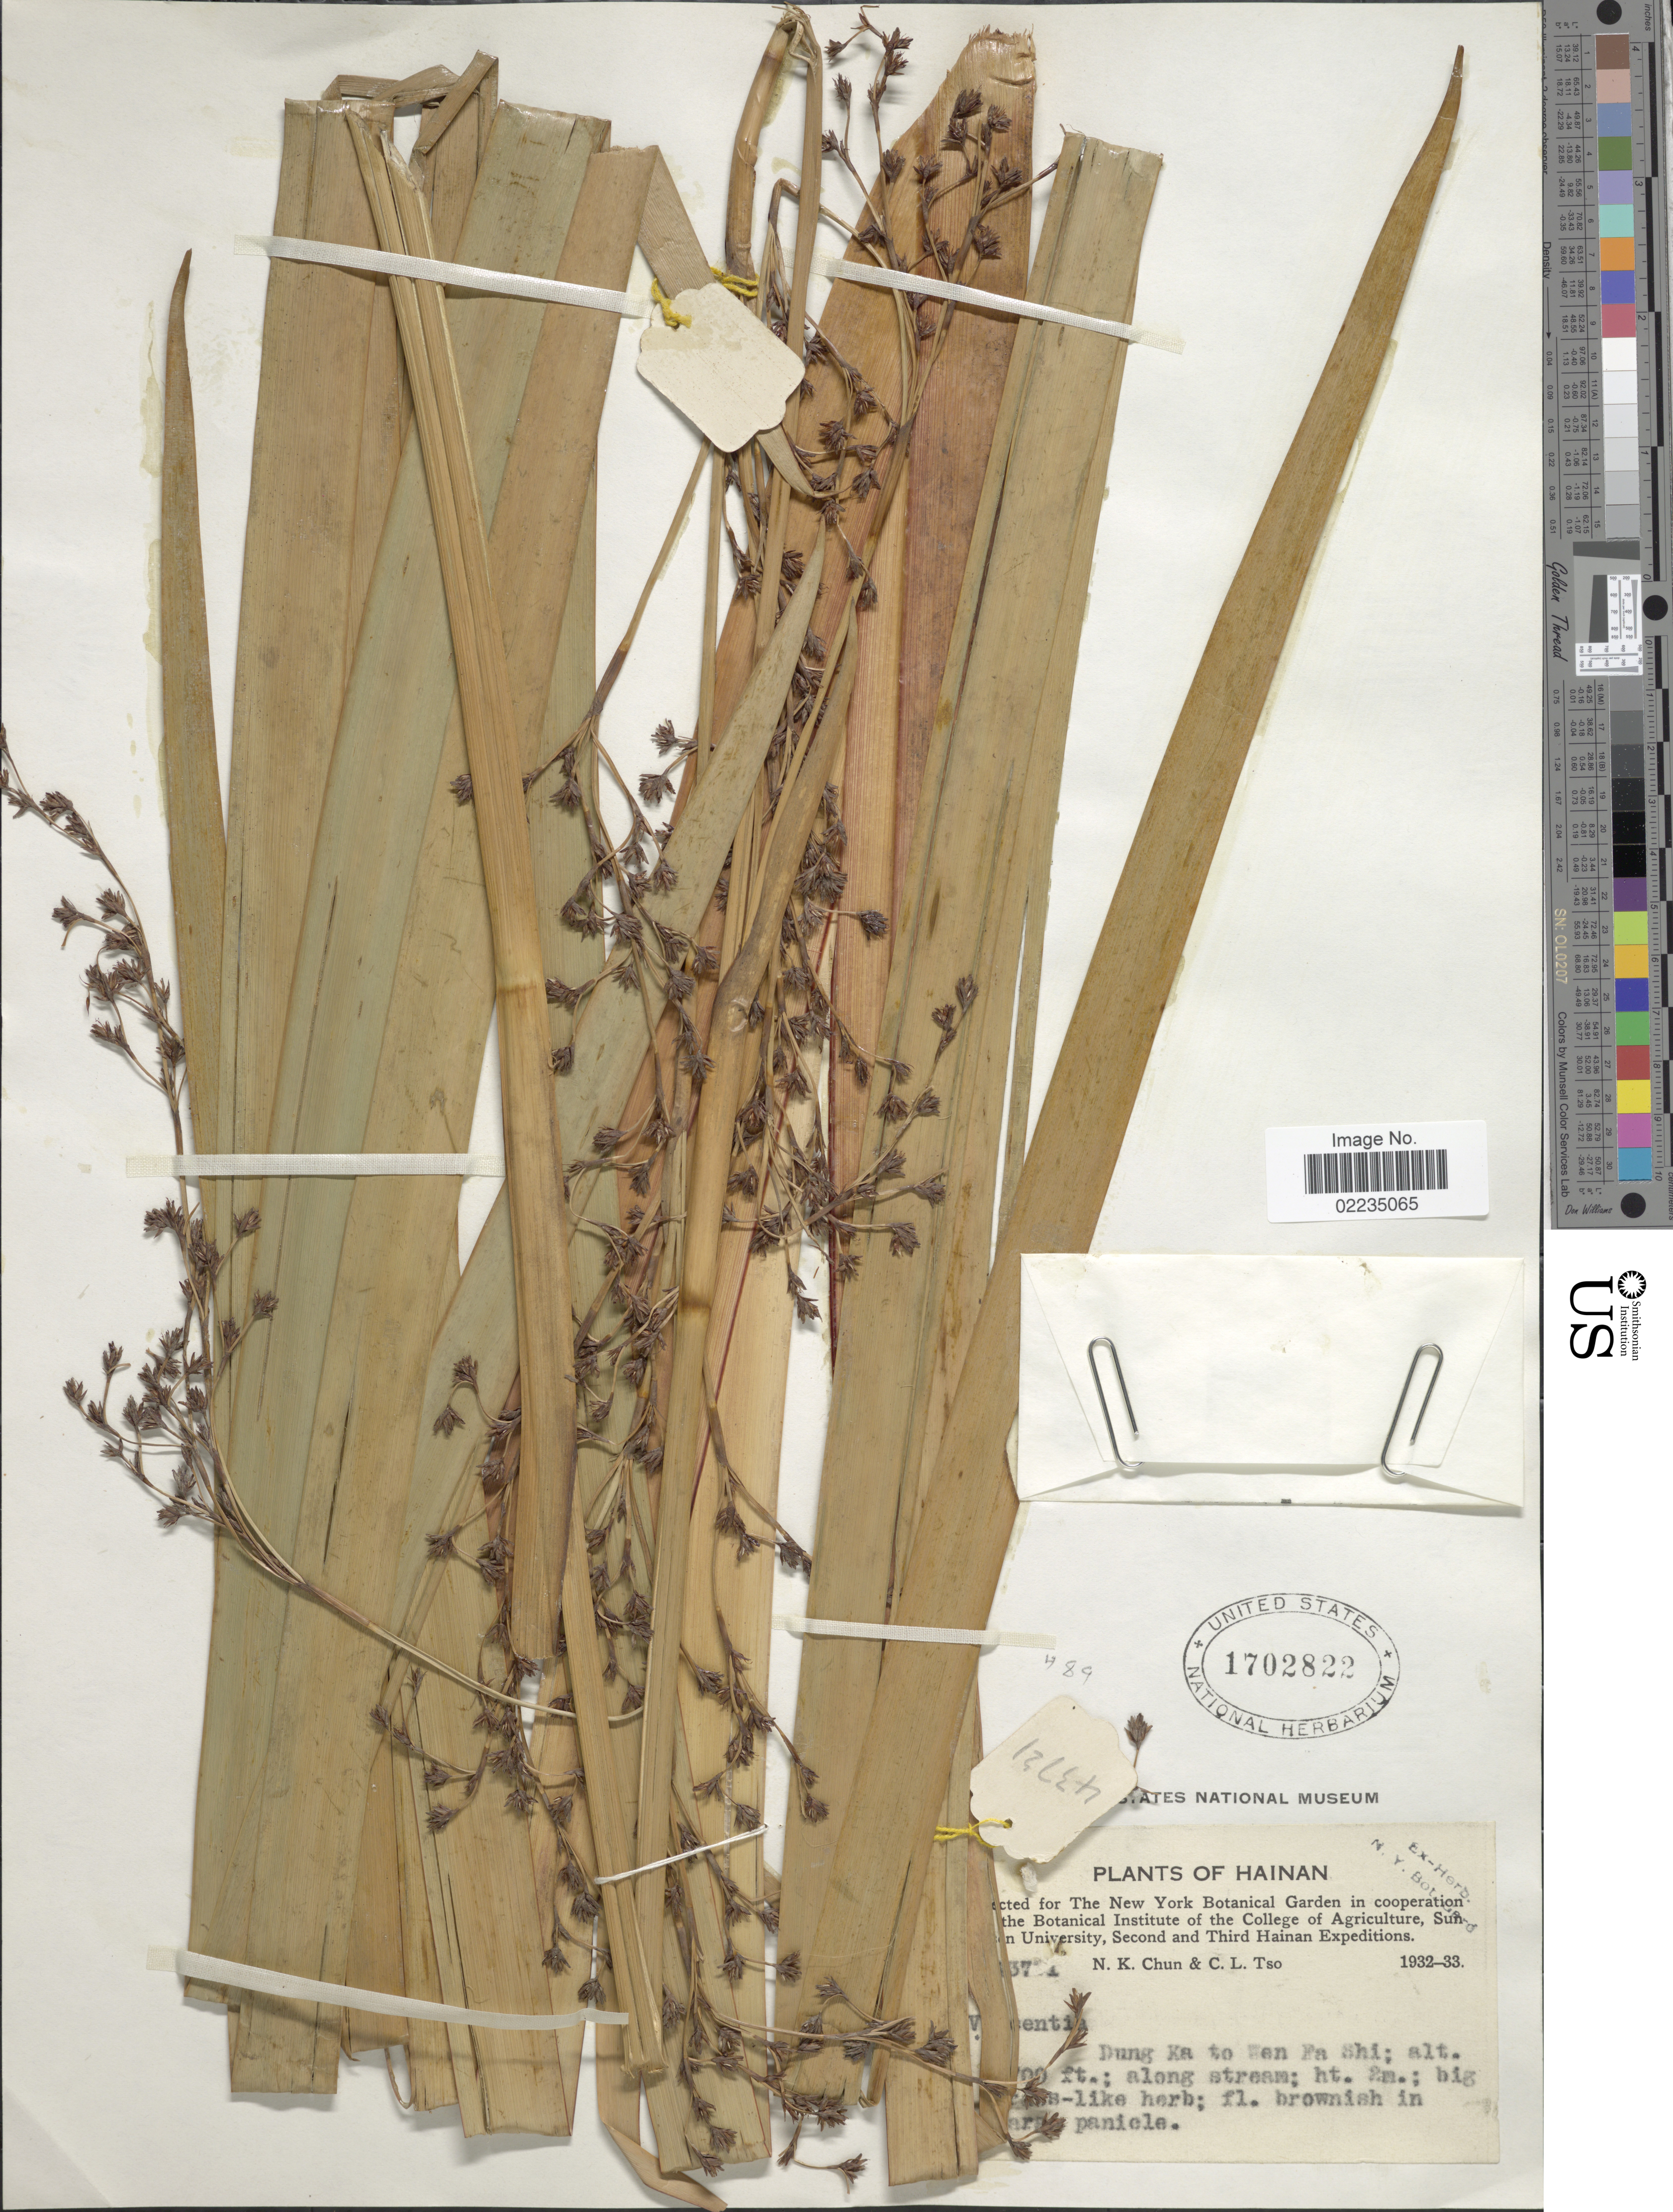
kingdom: Plantae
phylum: Tracheophyta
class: Liliopsida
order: Poales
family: Cyperaceae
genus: Machaerina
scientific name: Machaerina maingayi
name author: (C.B. Clarke) T. Koyama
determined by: Strong, Mark T., (BOT), Smithsonian Institution - National Museum of Natural History (UNITED STATES)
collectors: N. K. Chun & C. Tso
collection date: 1932/1933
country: China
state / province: Hainan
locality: Dung Ka to Wen Fa Shi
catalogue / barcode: US 1702822